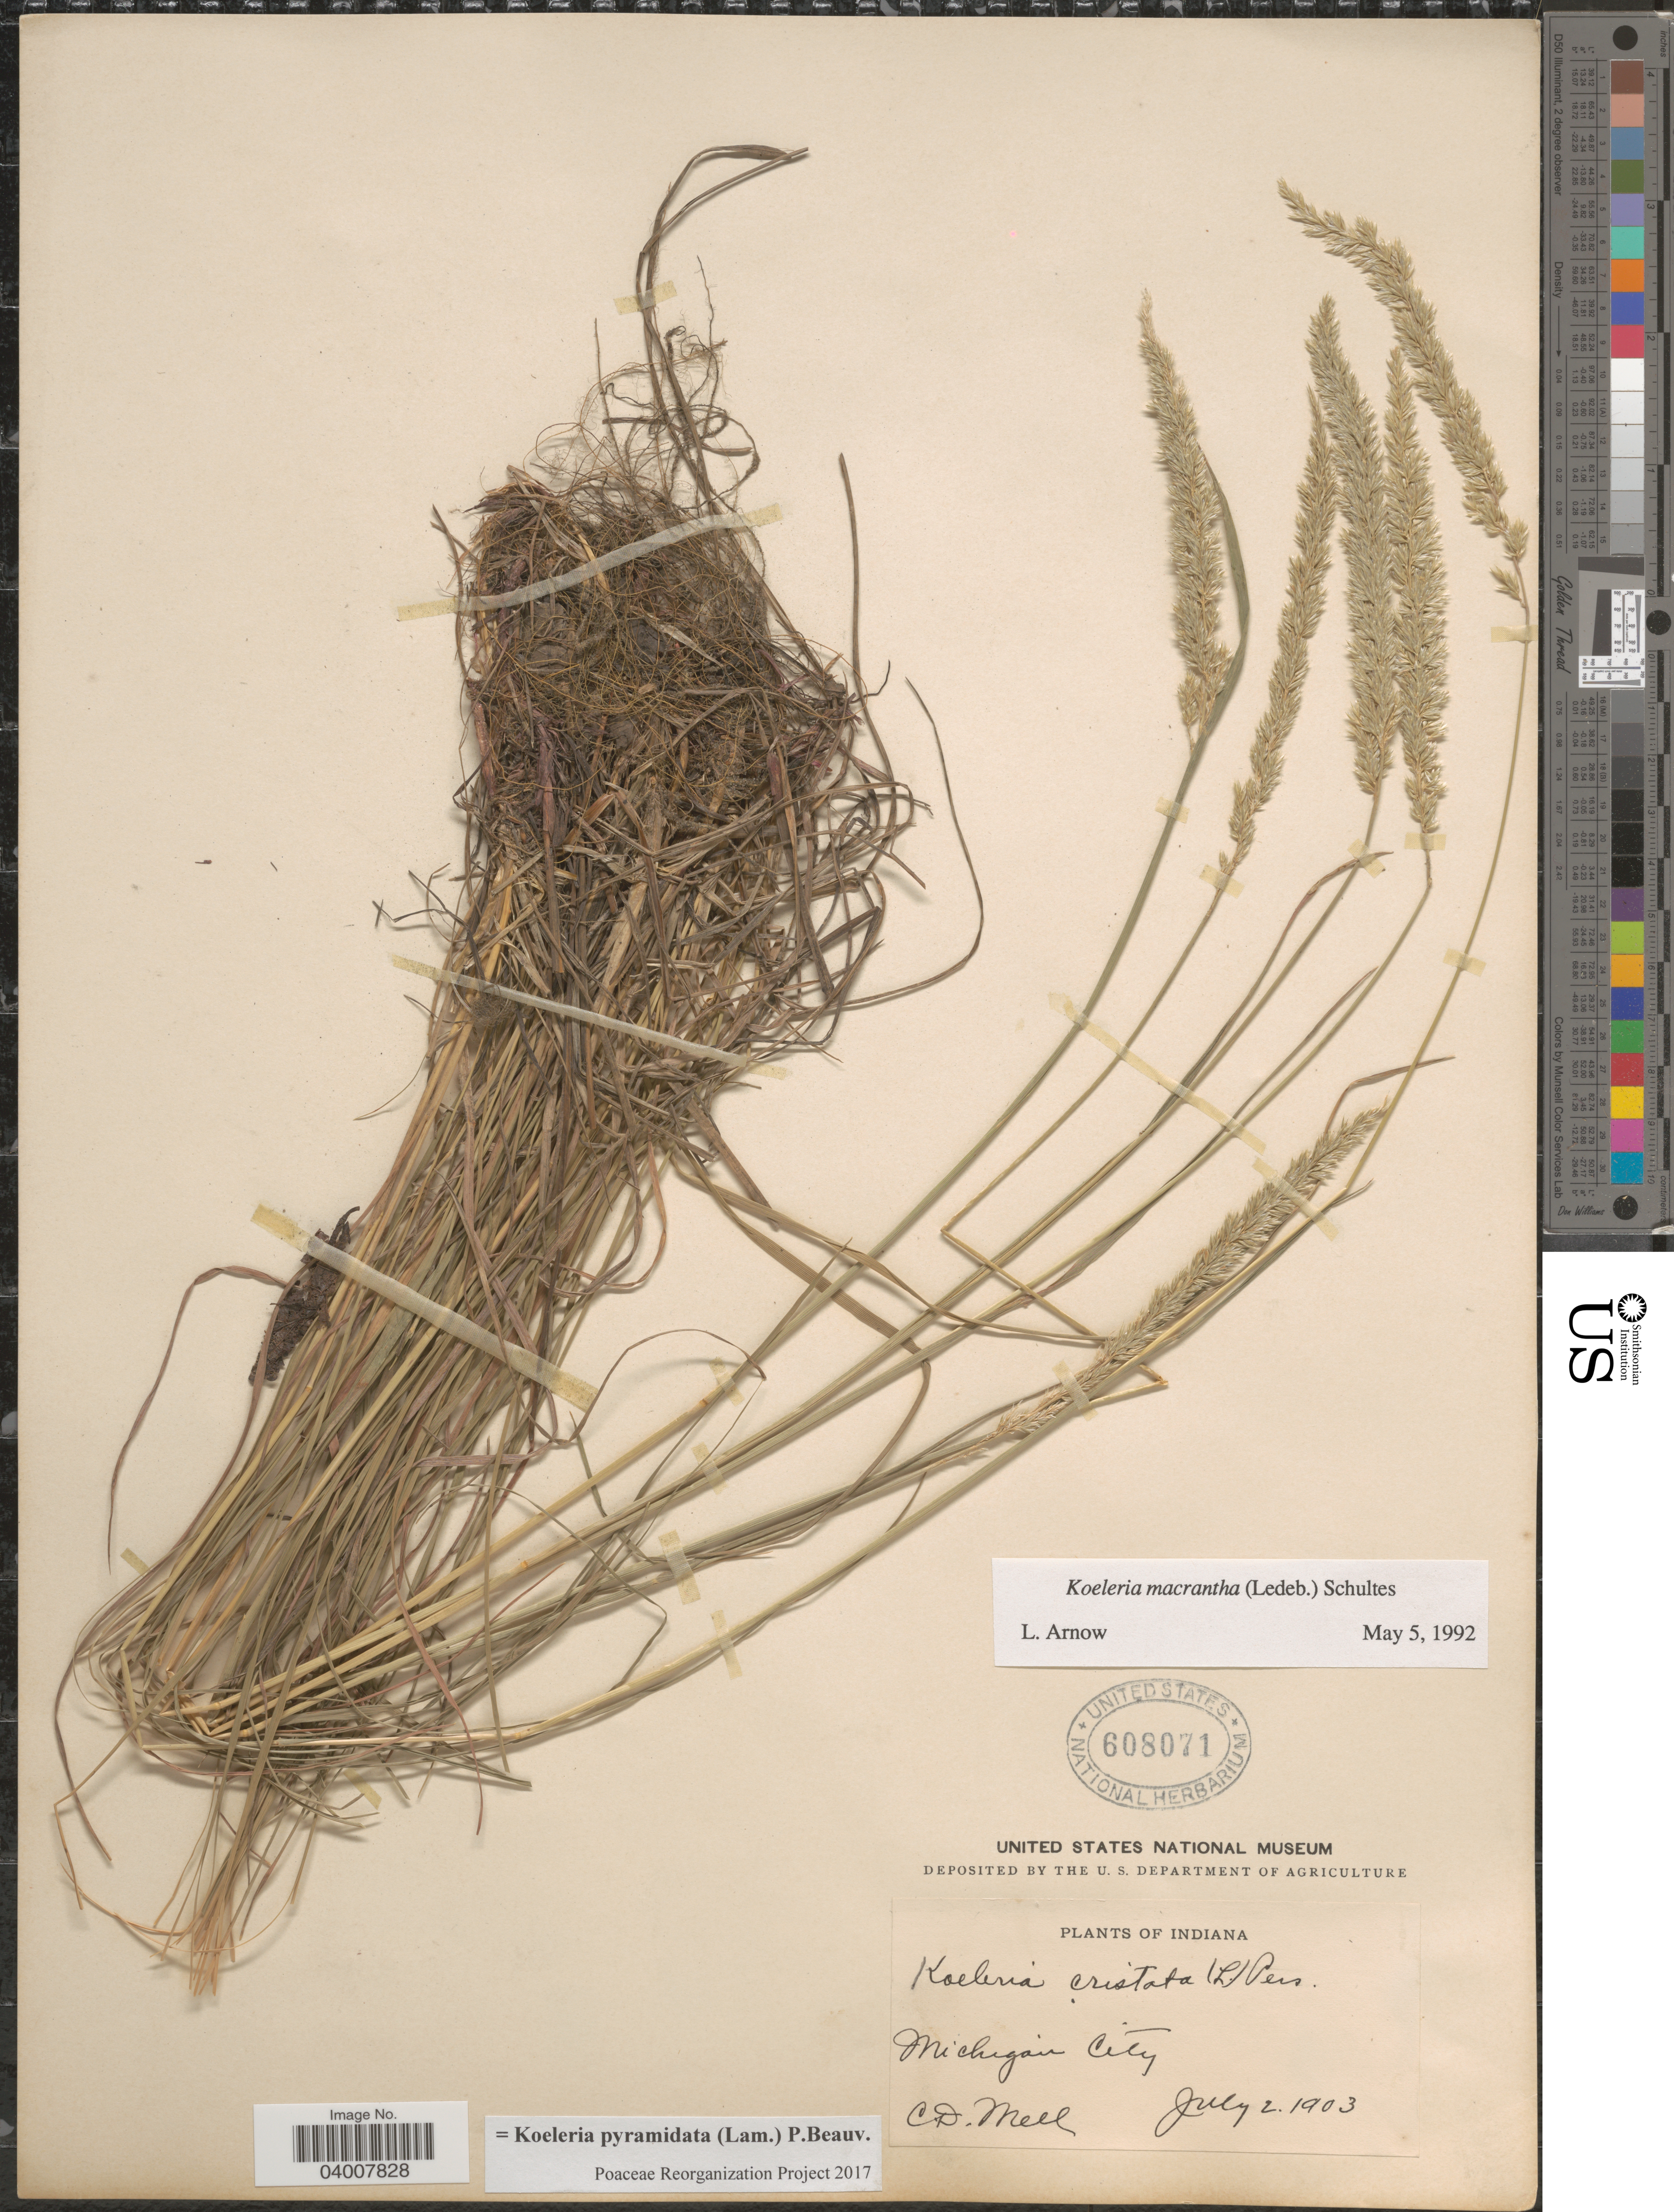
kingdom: Plantae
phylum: Tracheophyta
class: Liliopsida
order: Poales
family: Poaceae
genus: Koeleria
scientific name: Koeleria pyramidata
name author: (Lam.) P. Beauv.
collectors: C. D. Mell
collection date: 1903-07-02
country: United States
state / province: Indiana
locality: Michigan City.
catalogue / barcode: US 608071